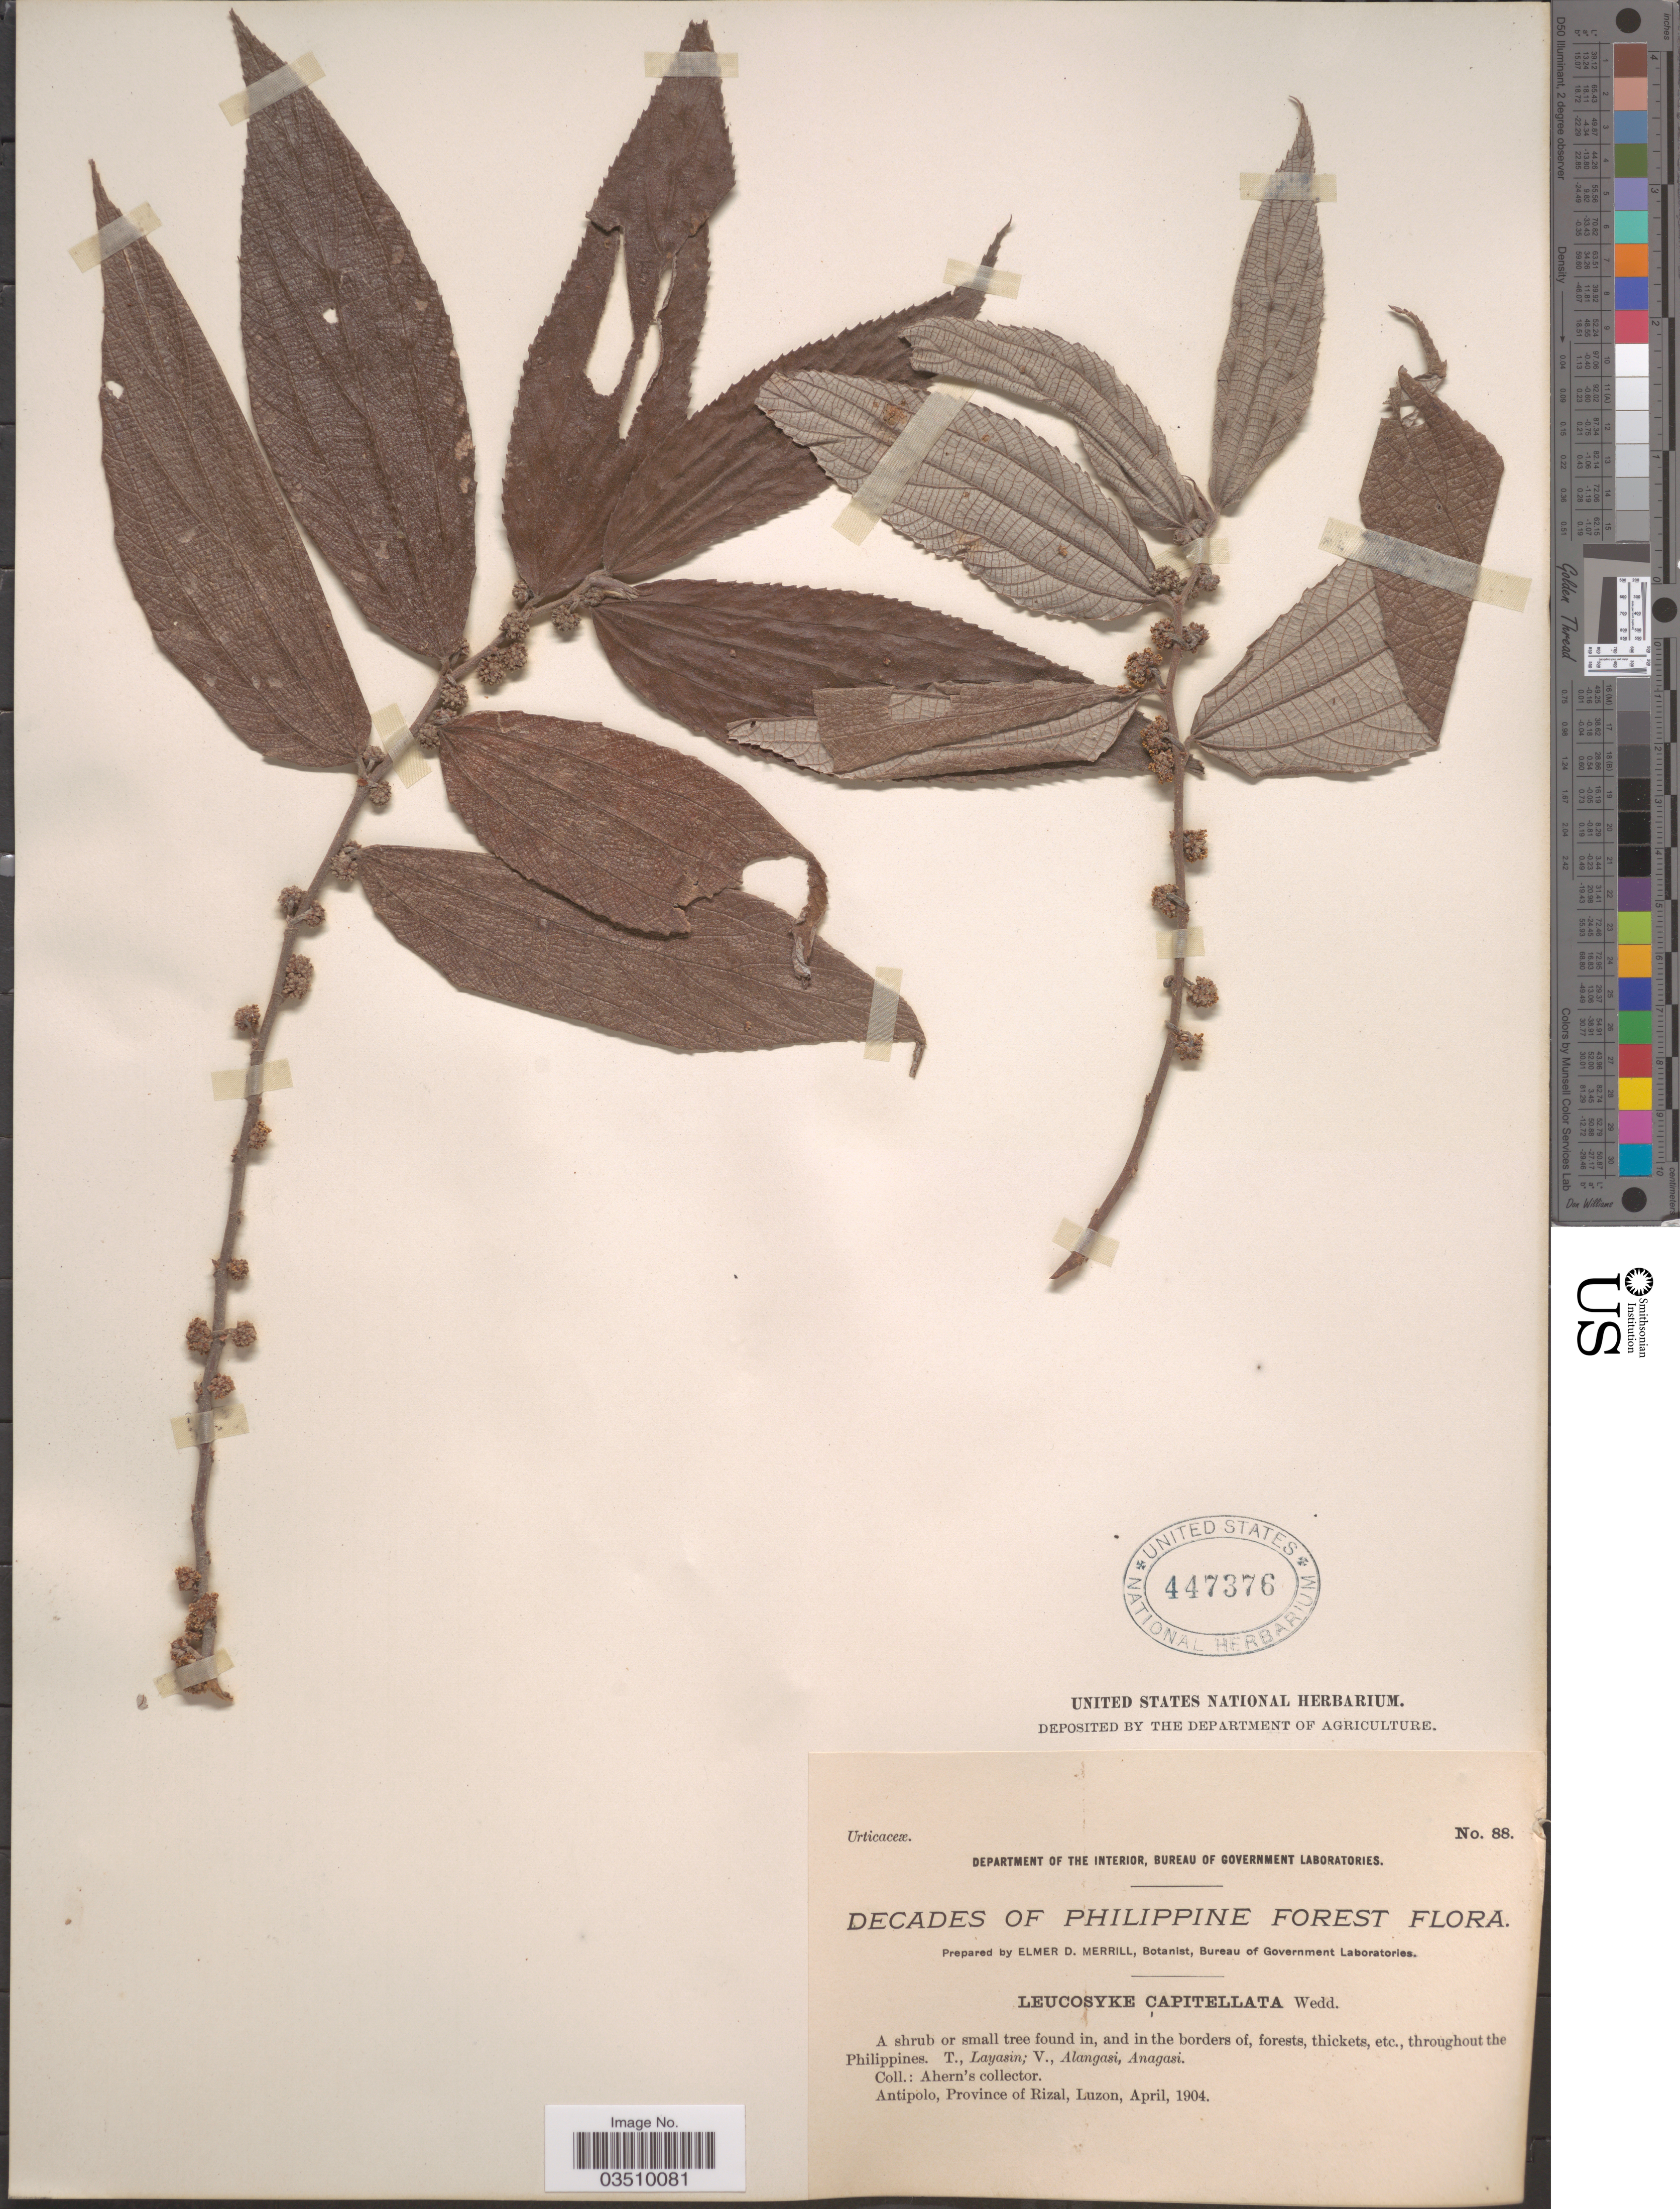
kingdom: Plantae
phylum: Tracheophyta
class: Magnoliopsida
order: Rosales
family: Urticaceae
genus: Leucosyke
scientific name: Leucosyke capitellata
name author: (Poir.) Wedd.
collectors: Ahern's collector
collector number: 88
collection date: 1904-04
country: Philippines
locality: Antipolo, Province of Rizal, Luzon.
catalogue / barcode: US 447376